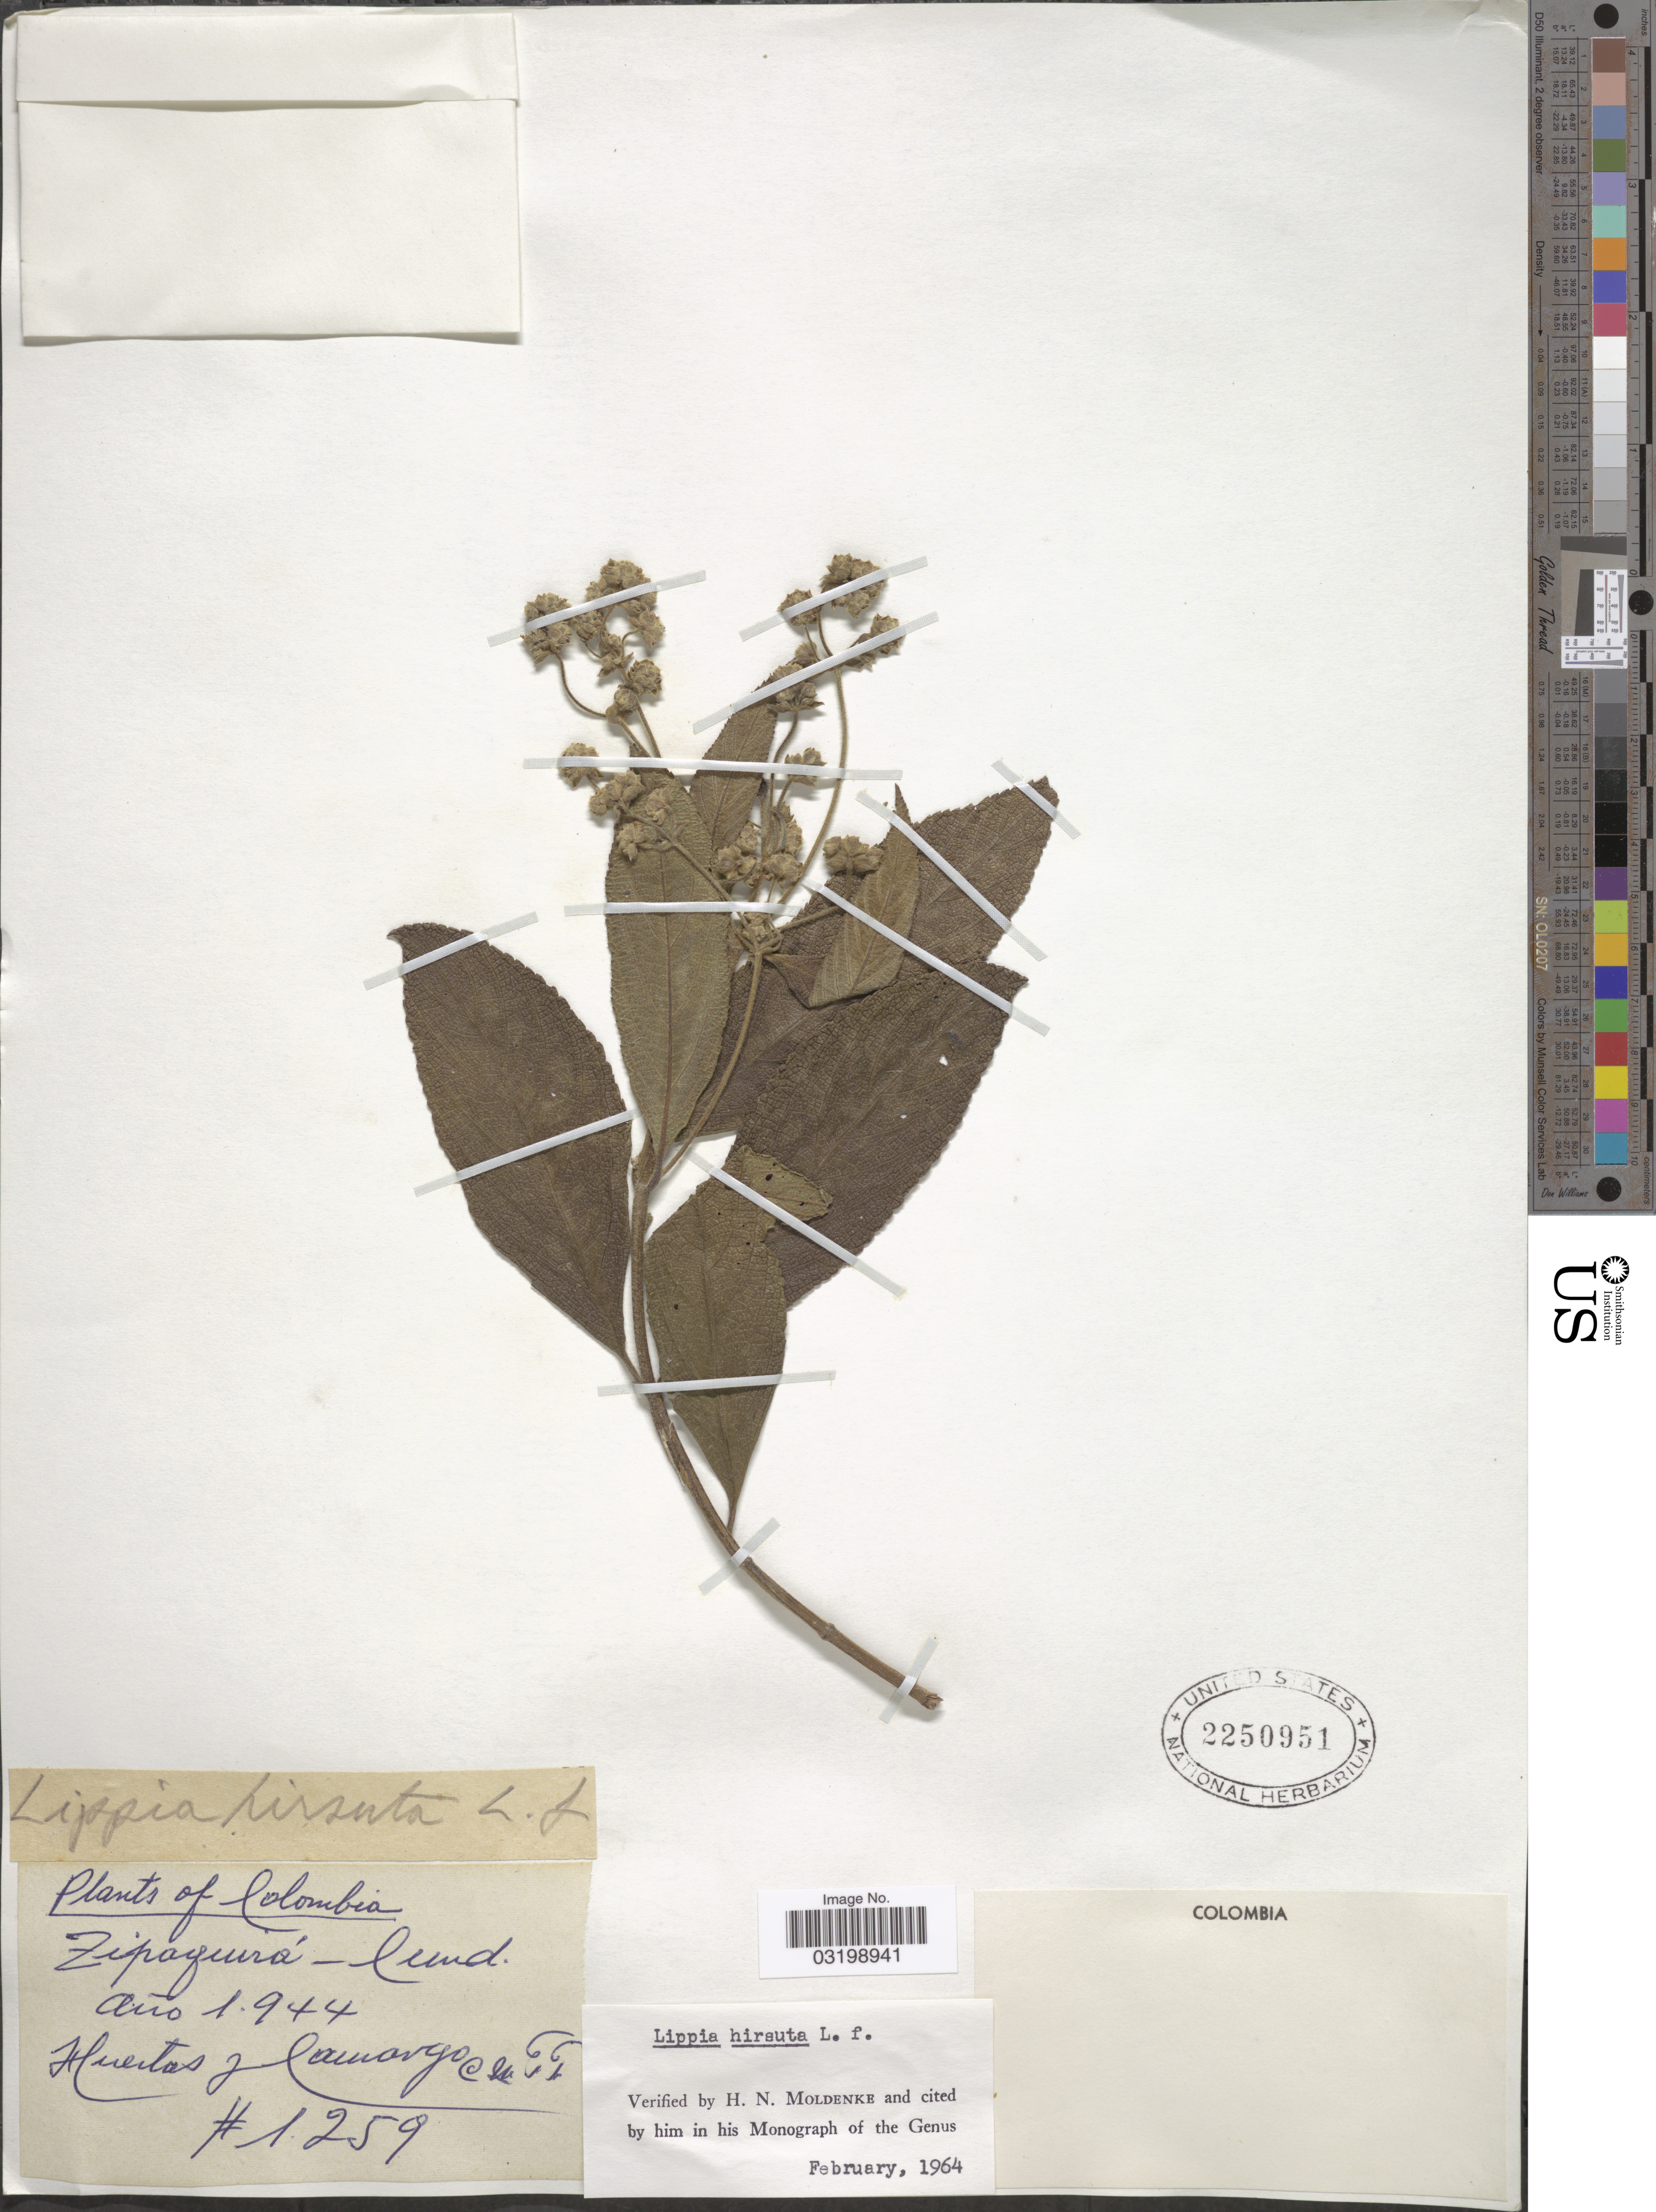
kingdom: Plantae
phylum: Tracheophyta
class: Magnoliopsida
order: Lamiales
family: Verbenaceae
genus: Lippia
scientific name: Lippia hirsuta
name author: L. f.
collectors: H. Camargo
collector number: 1259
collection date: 1944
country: Colombia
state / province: Cundinamarca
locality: Zipaquirá.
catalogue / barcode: US 2250951